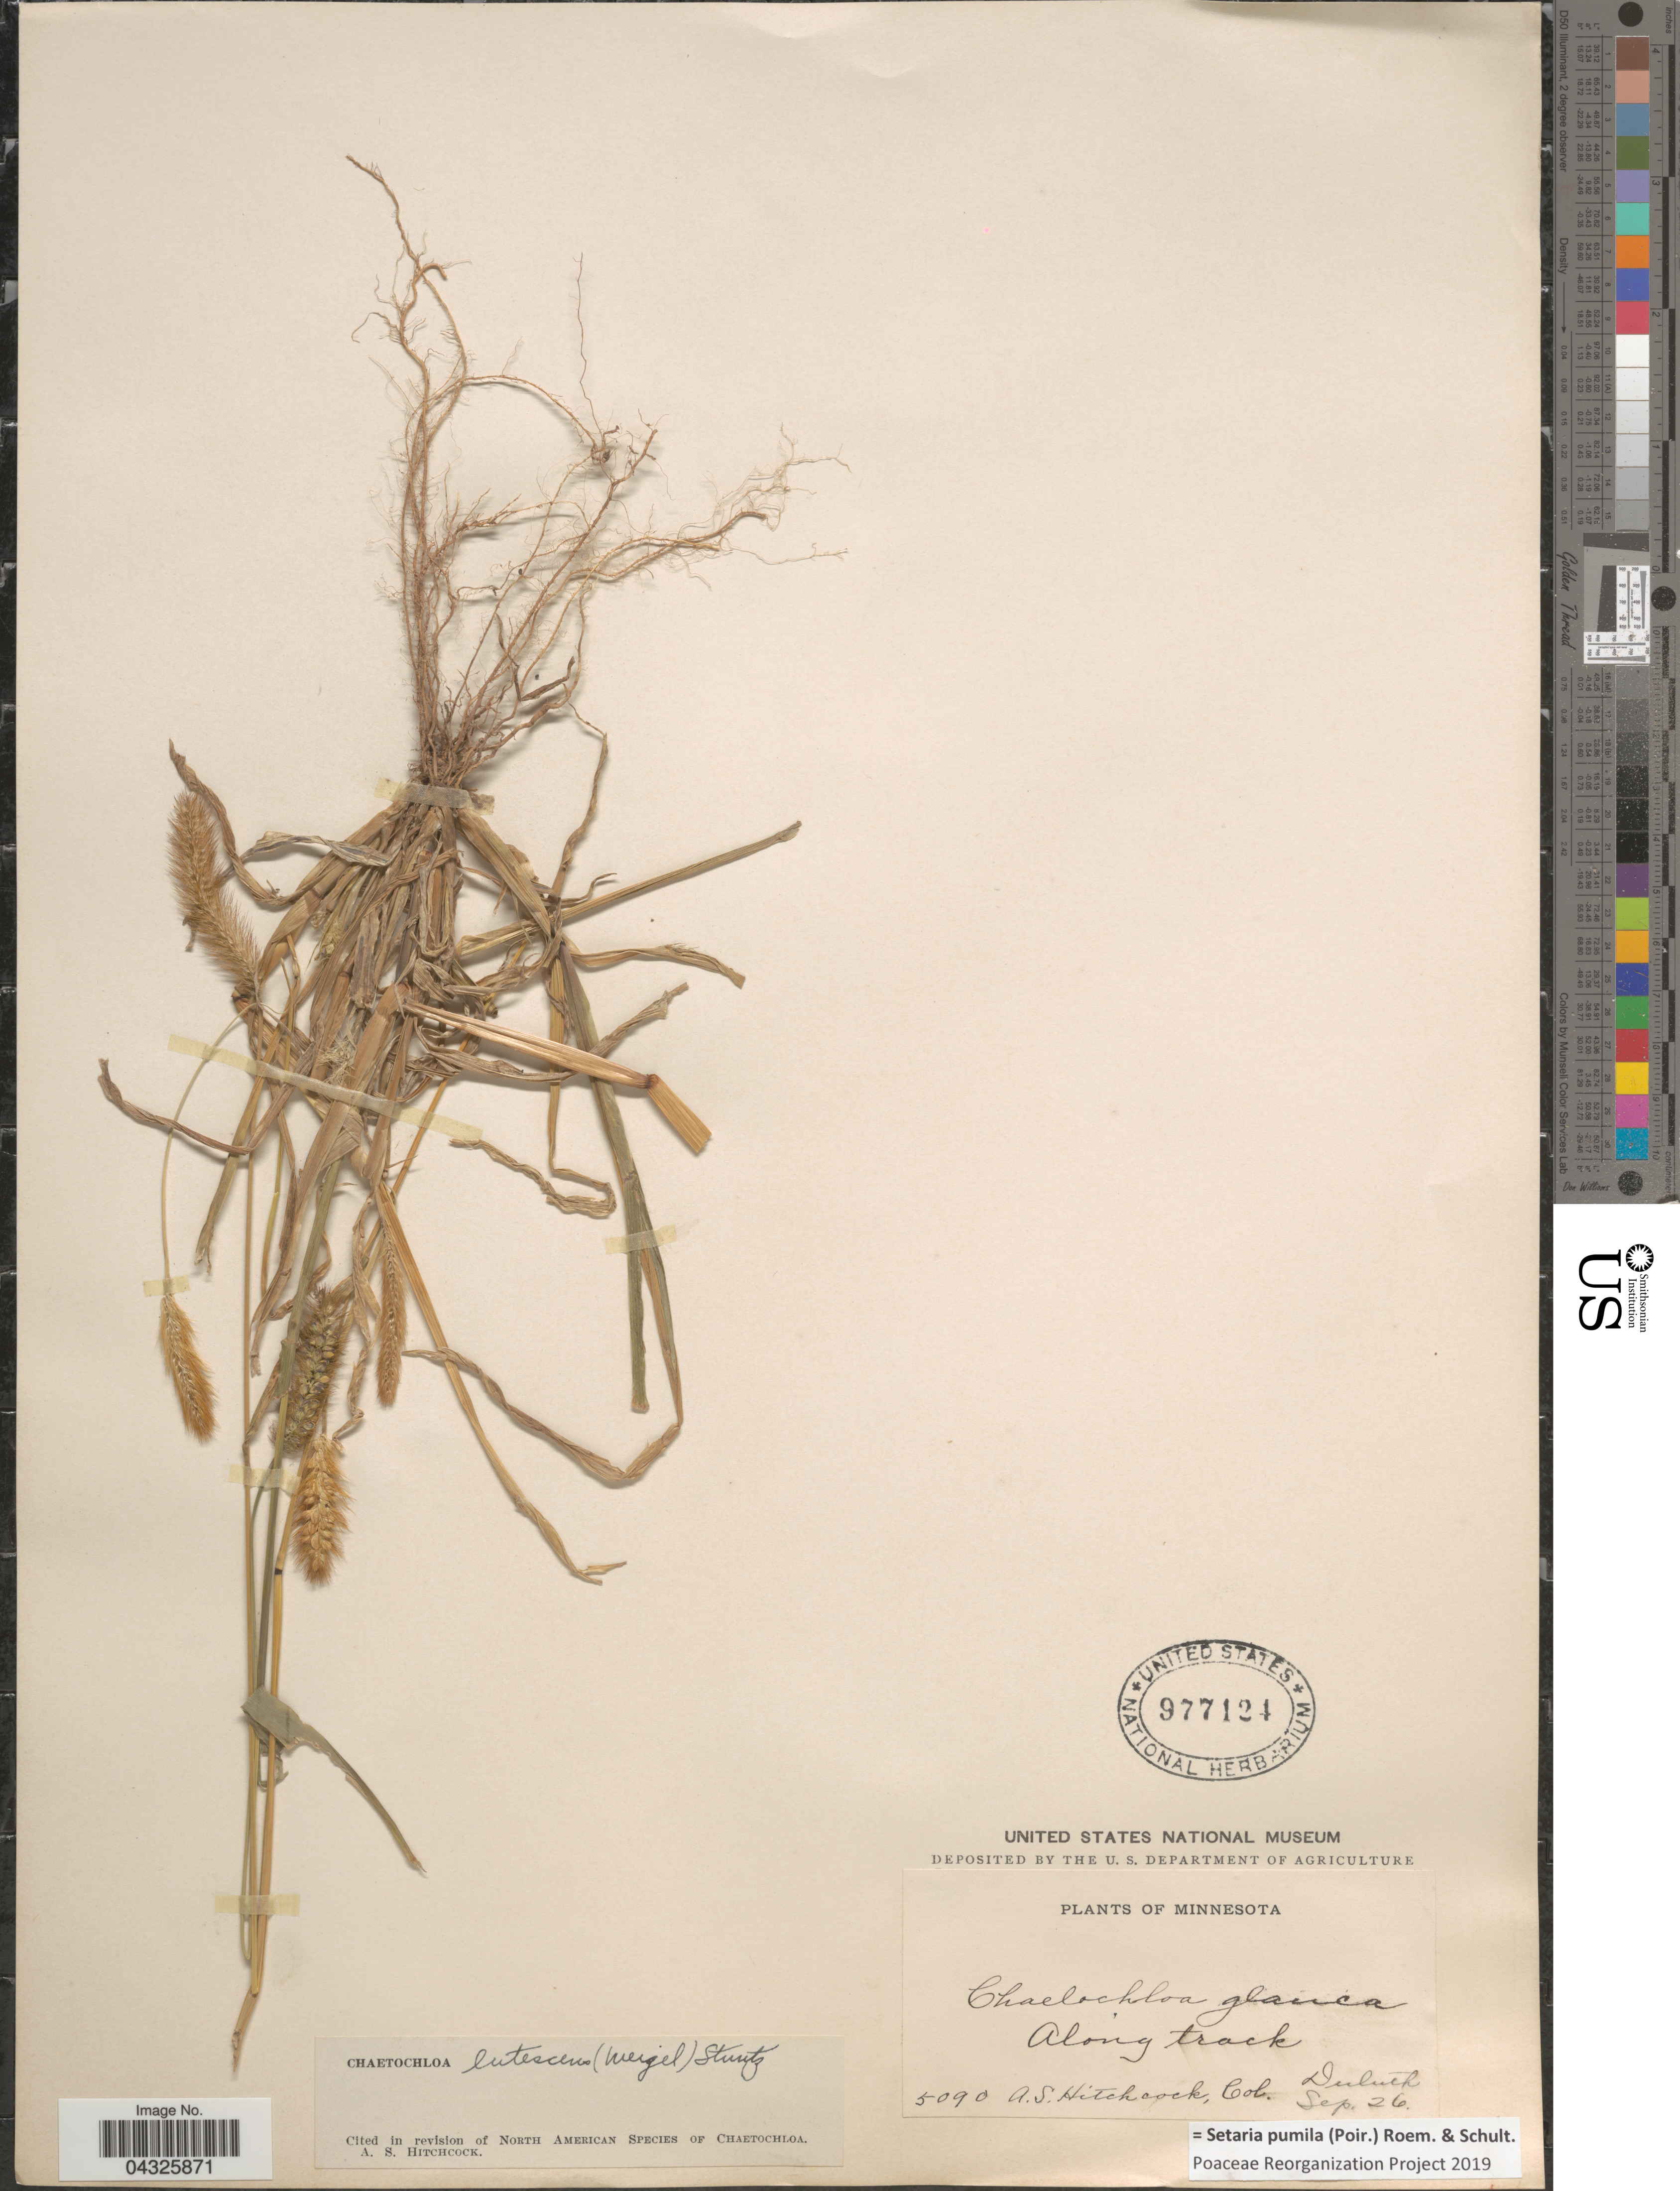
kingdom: Plantae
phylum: Tracheophyta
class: Liliopsida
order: Poales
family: Poaceae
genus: Setaria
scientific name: Setaria pumila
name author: (Poir.) Roem. & Schult.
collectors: A. S. Hitchcock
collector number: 5090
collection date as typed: Transcribed d/m/y: /9/26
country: United States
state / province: Minnesota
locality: Along track. Duluth.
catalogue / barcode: US 977124